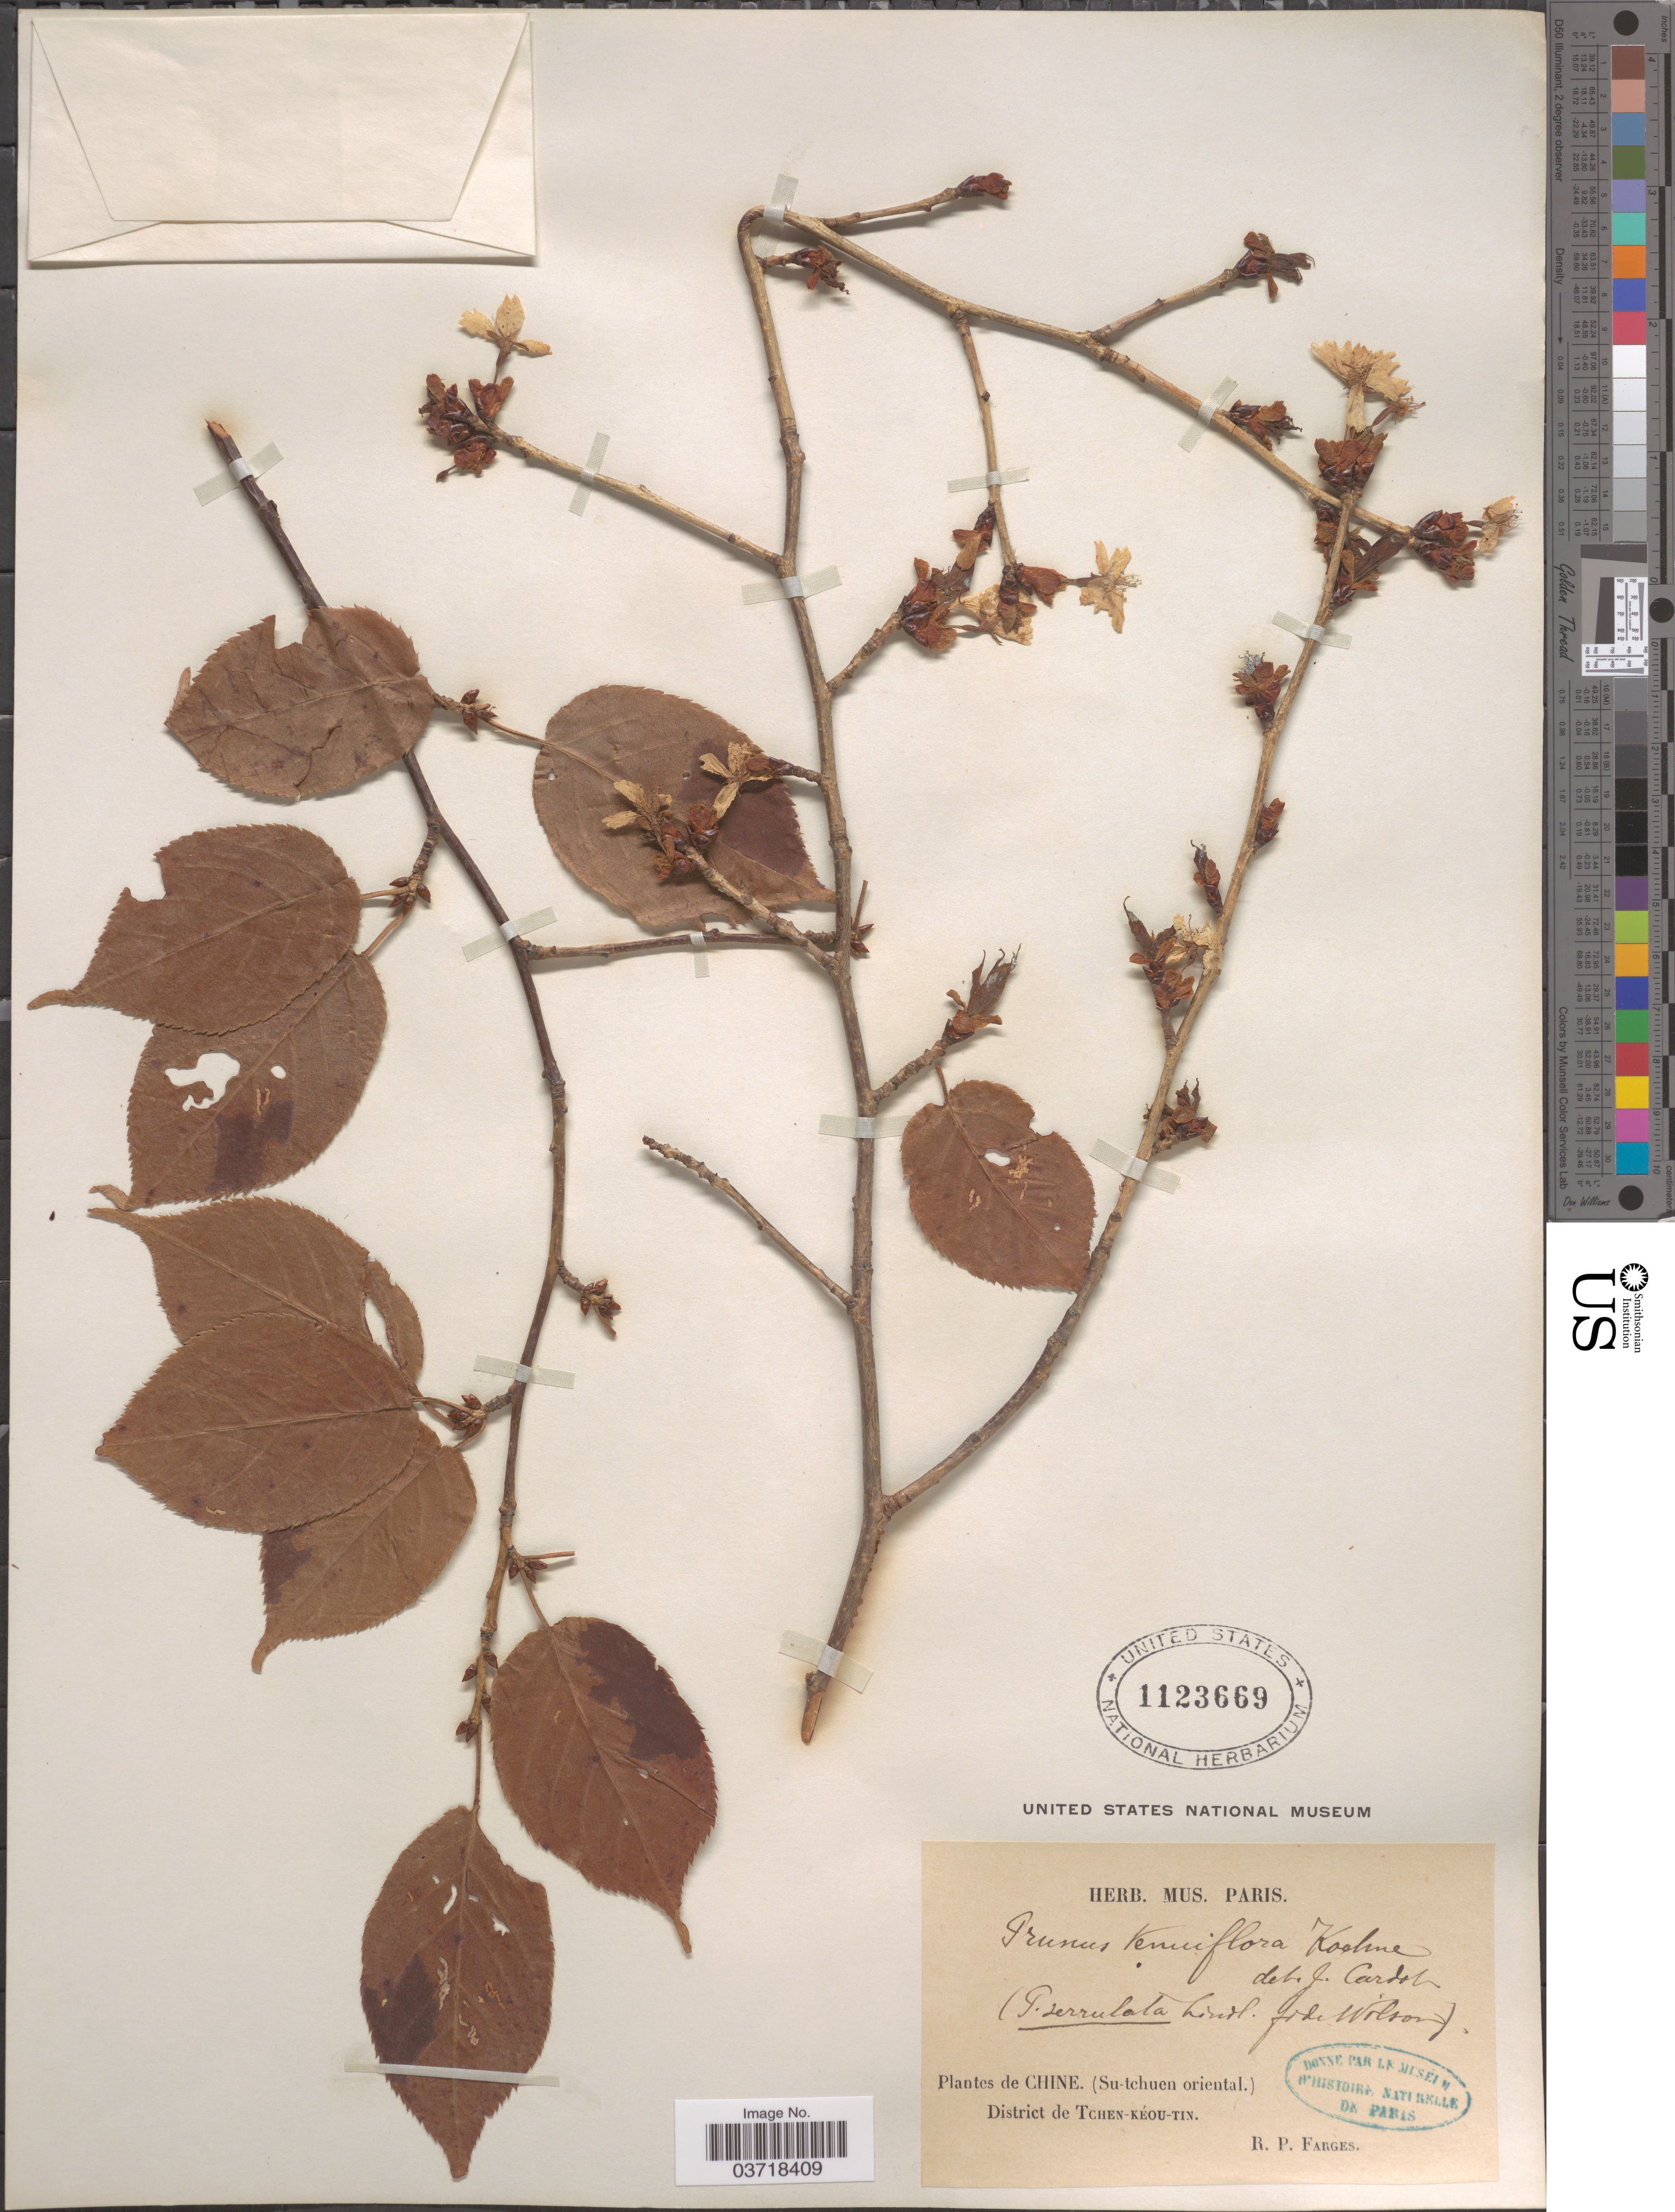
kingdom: Plantae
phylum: Tracheophyta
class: Magnoliopsida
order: Rosales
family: Rosaceae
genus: Prunus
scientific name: Prunus tenuiflora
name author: Koehne in Sarg.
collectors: R. Farges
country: China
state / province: Sichuan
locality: (Su-tchuen oriental). District de Tchen-Kéou-Tin.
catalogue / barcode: US 1123669